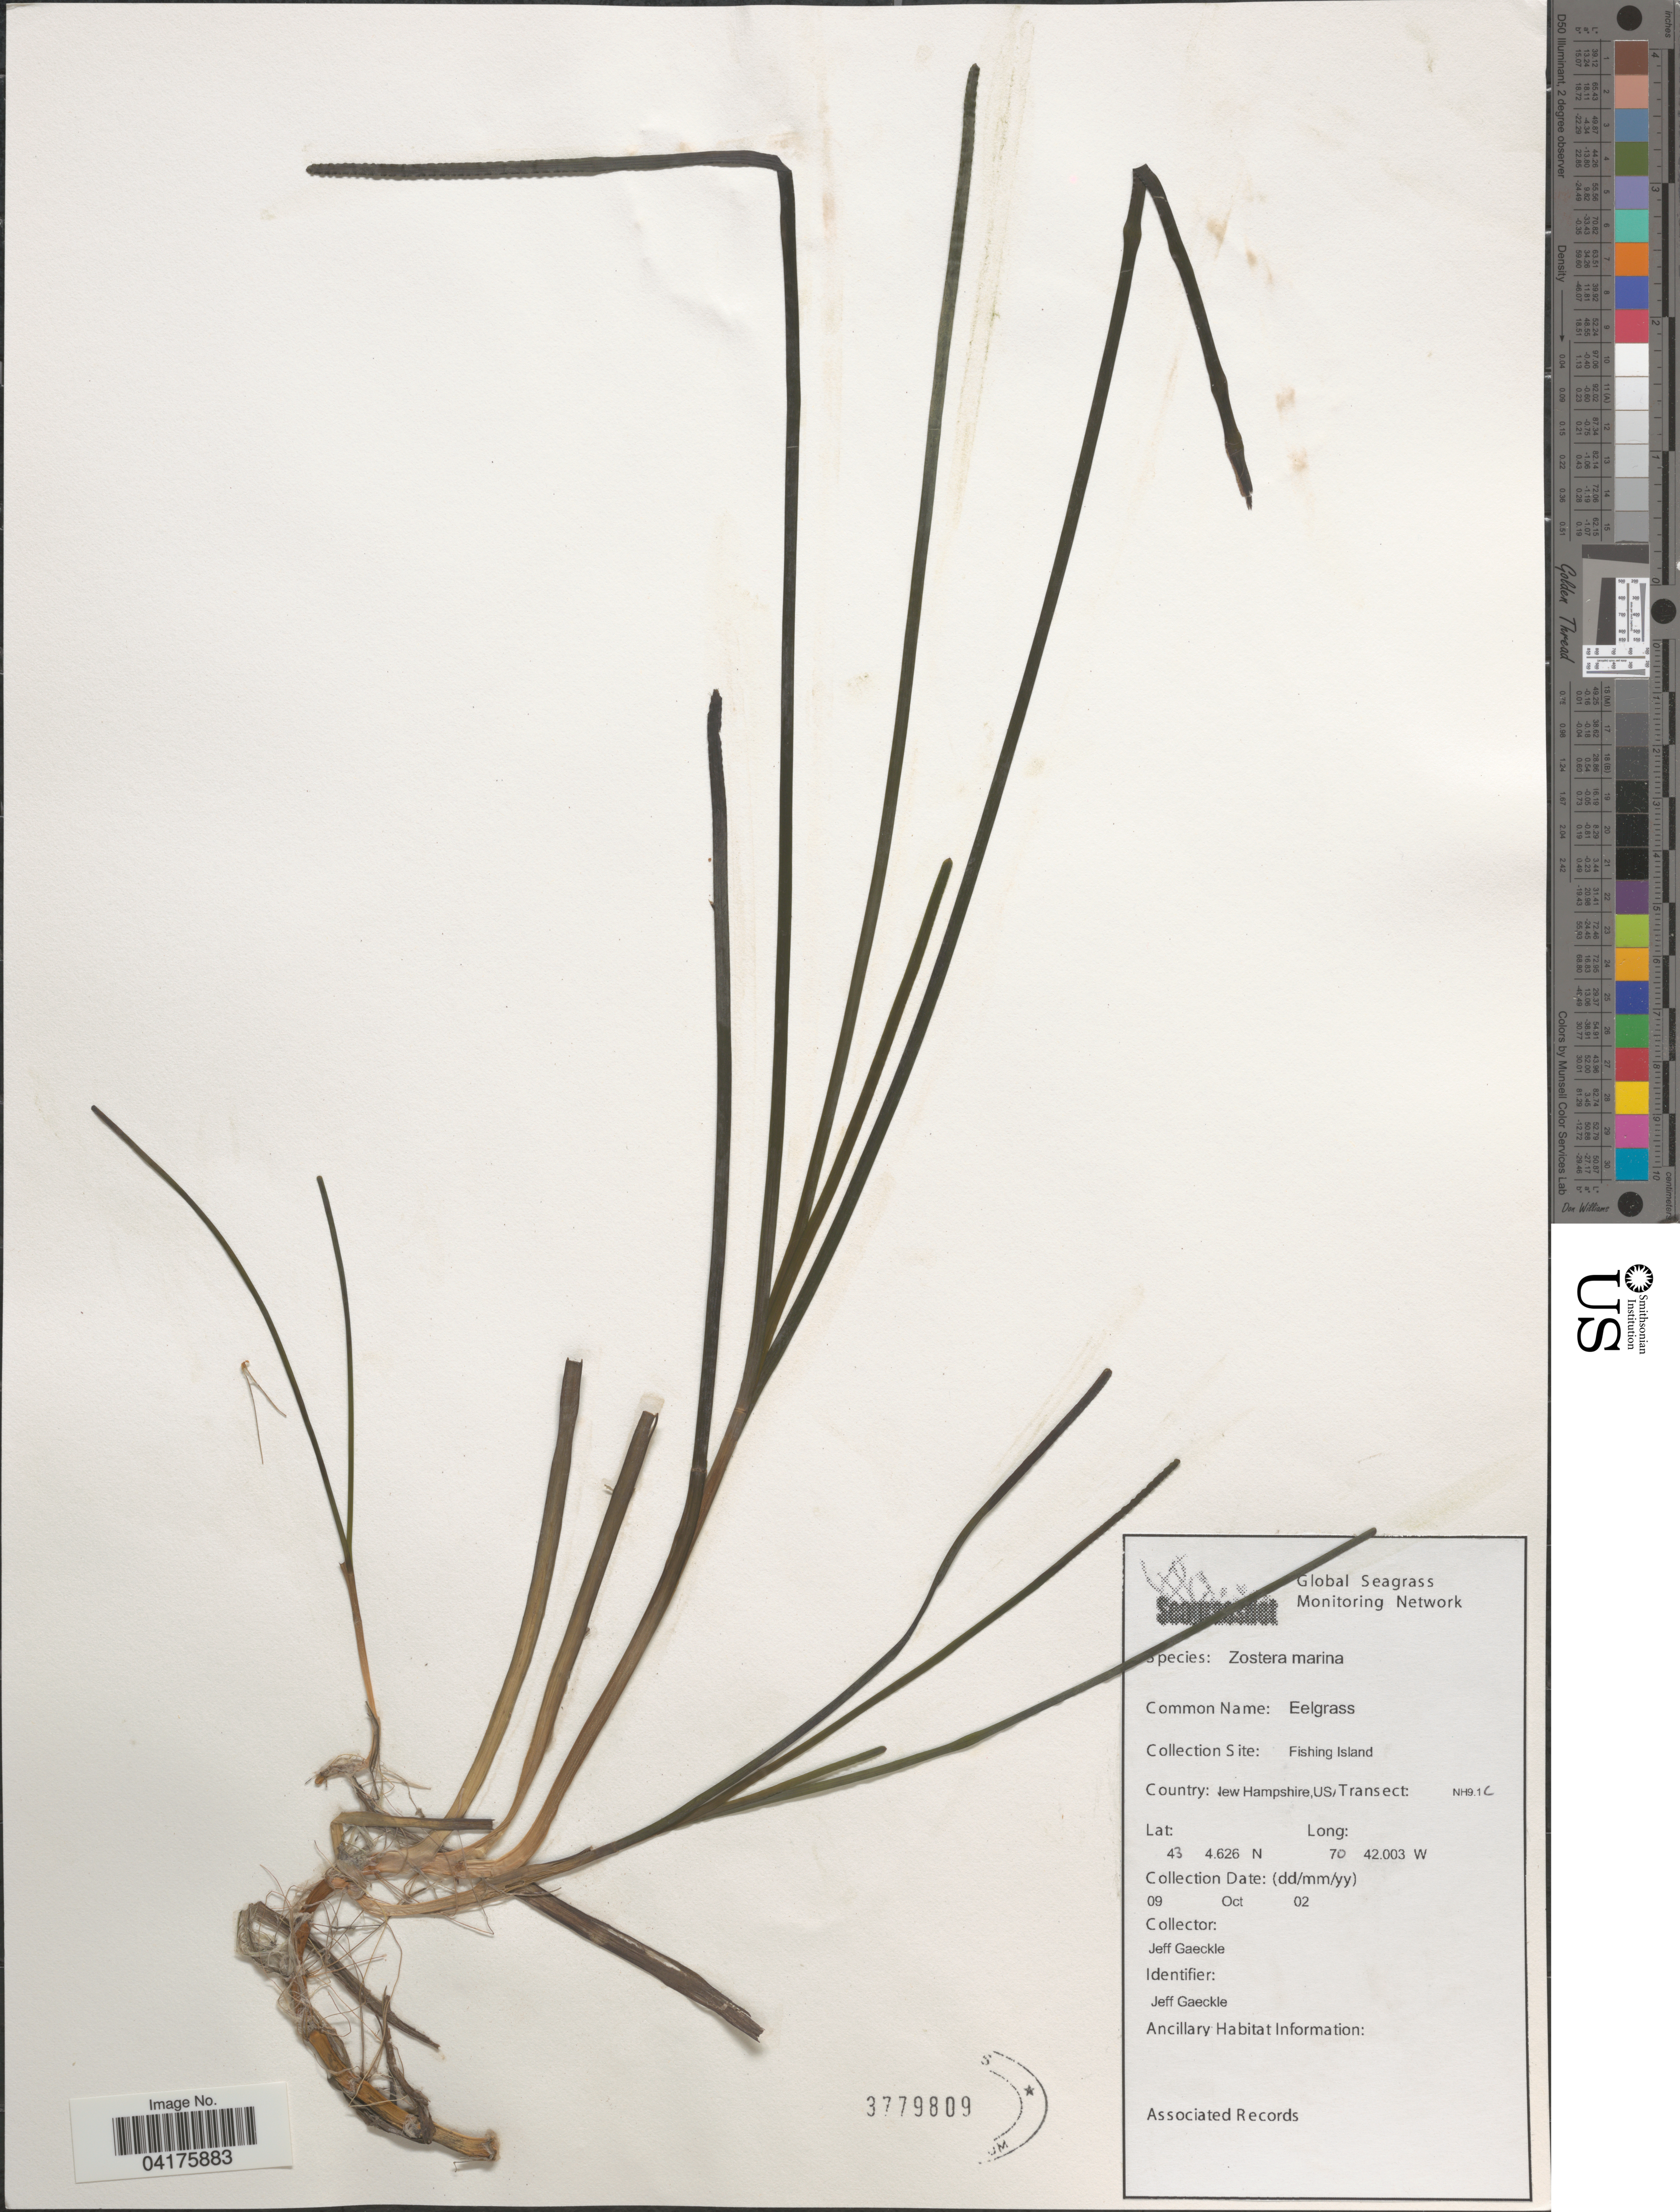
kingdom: Plantae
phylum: Tracheophyta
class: Liliopsida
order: Alismatales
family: Zosteraceae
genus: Zostera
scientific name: Zostera marina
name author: L.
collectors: J. Gaeckle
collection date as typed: Transcribed d/m/y: 9/10/2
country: United States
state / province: New Hampshire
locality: Fishing Island.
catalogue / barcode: US 3779809